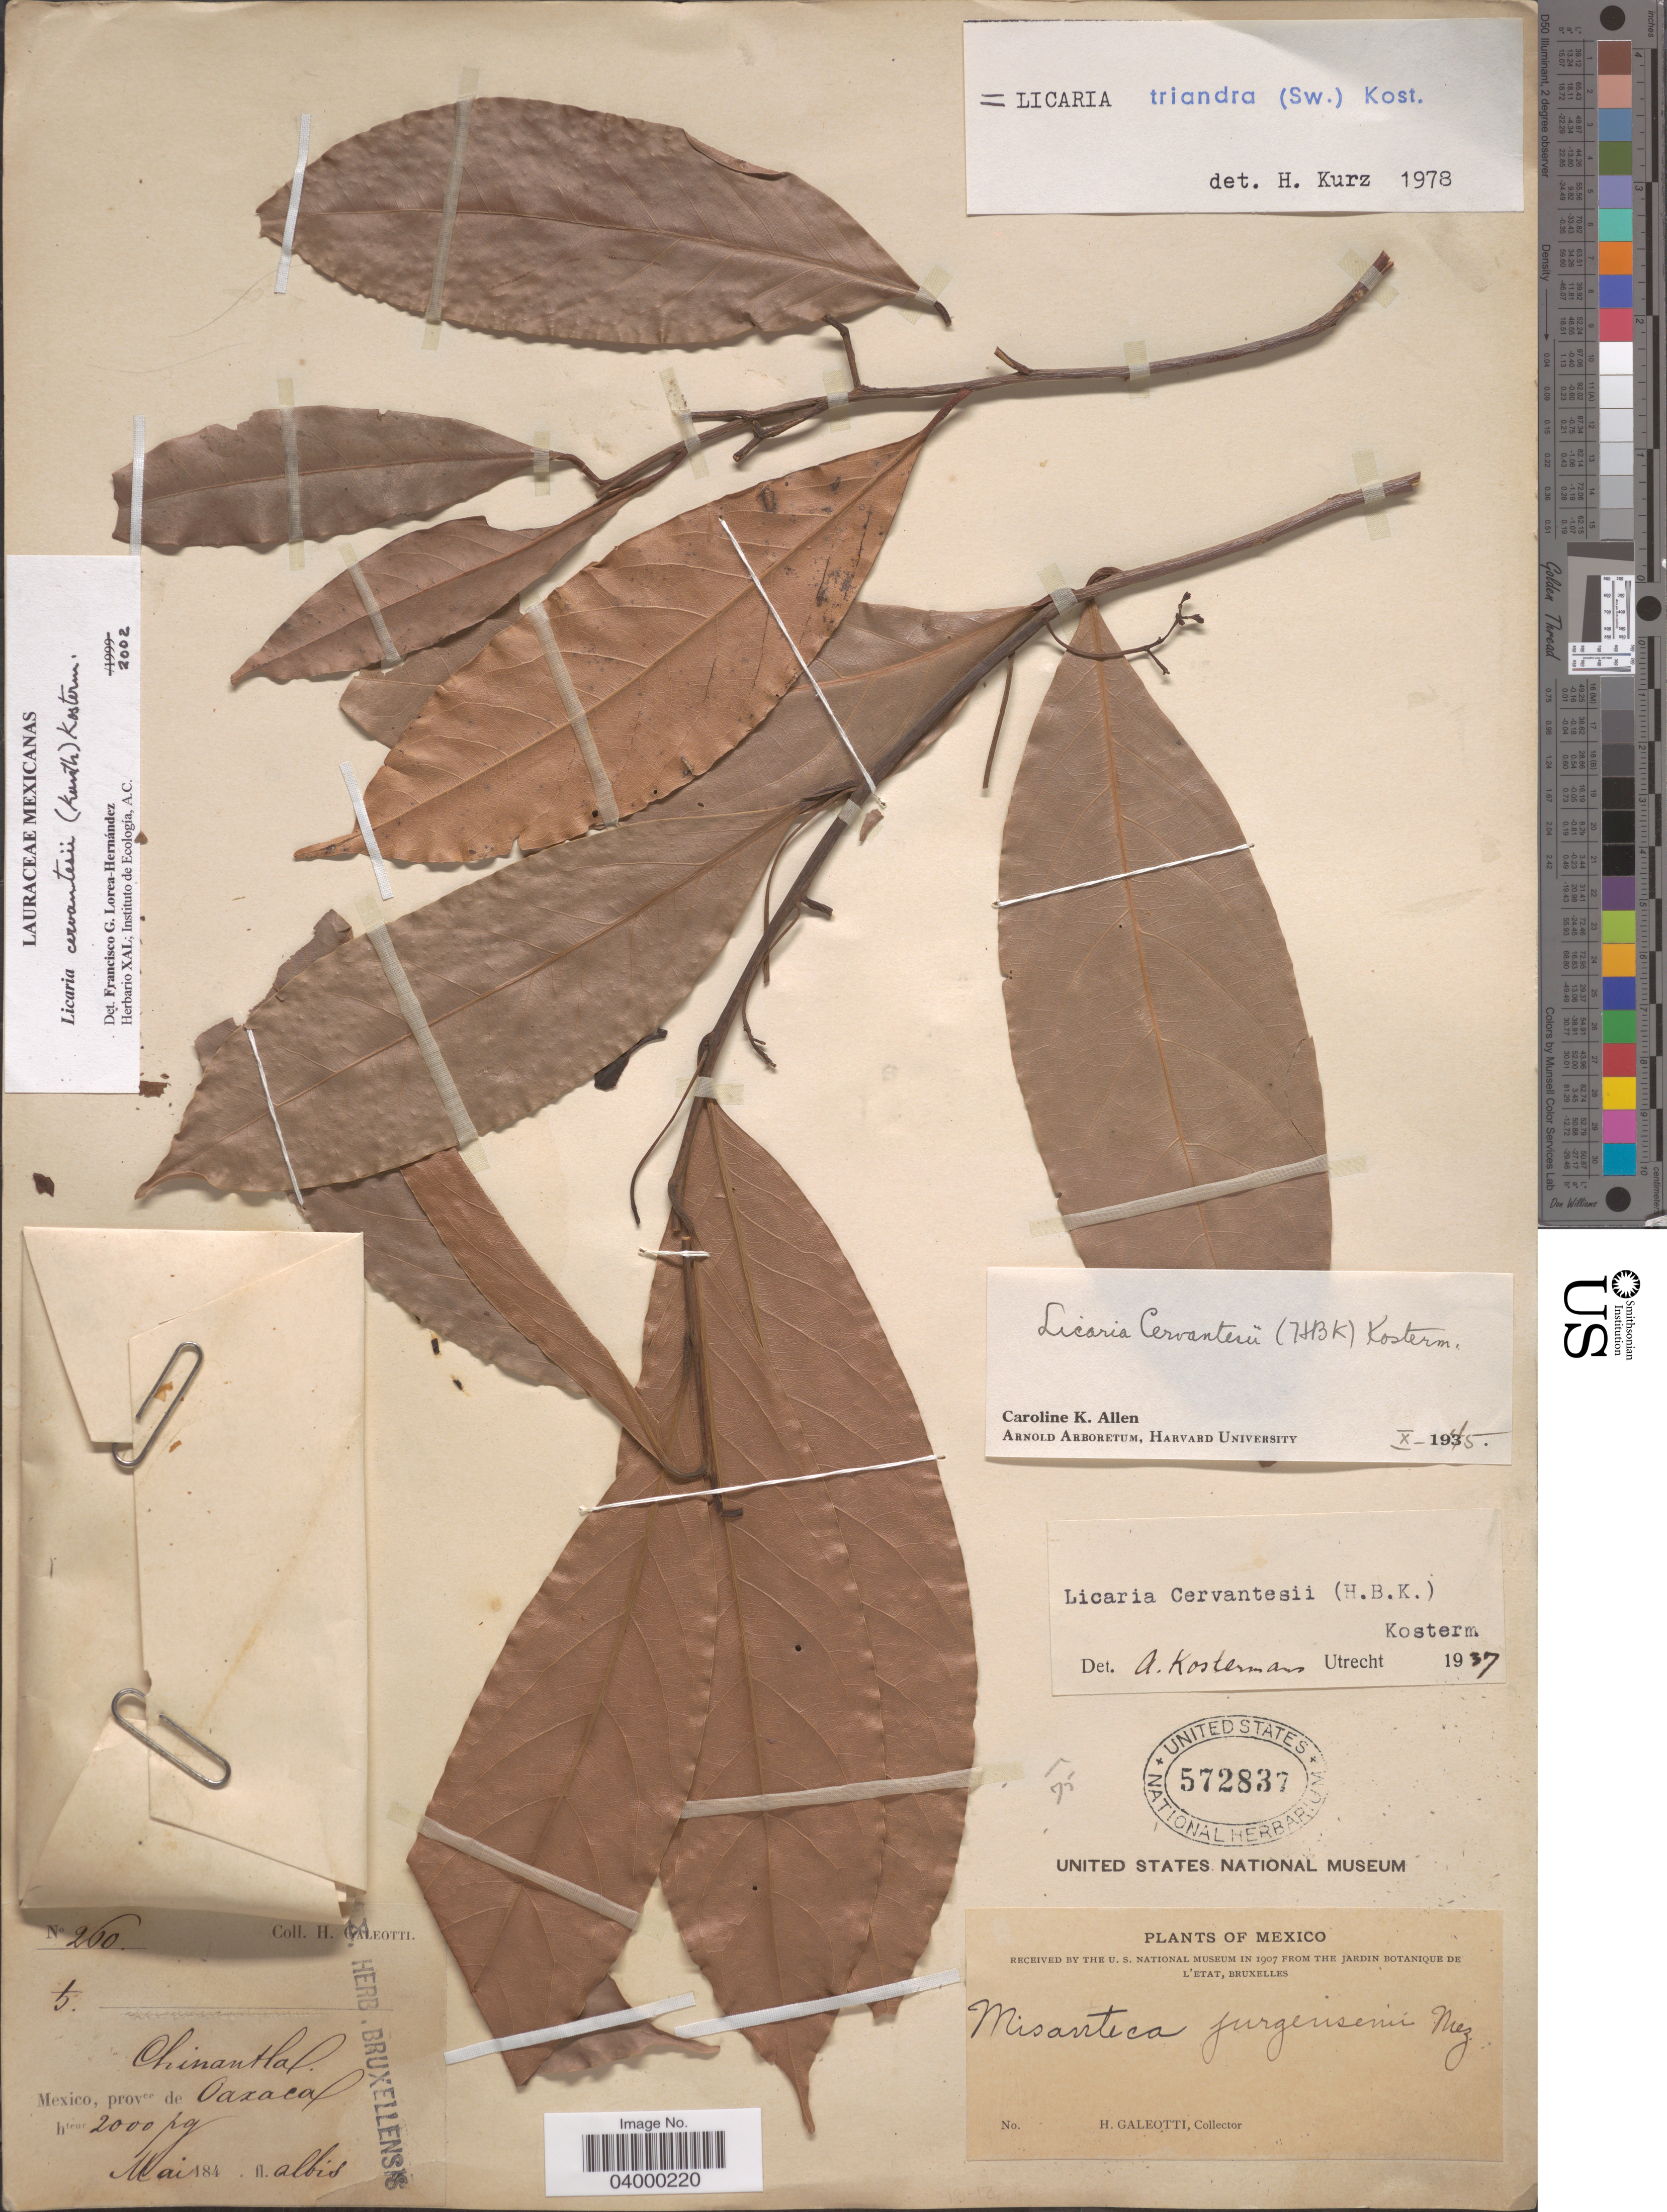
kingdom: Plantae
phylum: Tracheophyta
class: Magnoliopsida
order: Laurales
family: Lauraceae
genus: Licaria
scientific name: Licaria cervantesii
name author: (Kunth) Kosterm.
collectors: H. G. Galeotti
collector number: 260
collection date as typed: Mai 184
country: Mexico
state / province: Oaxaca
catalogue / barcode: US 572837